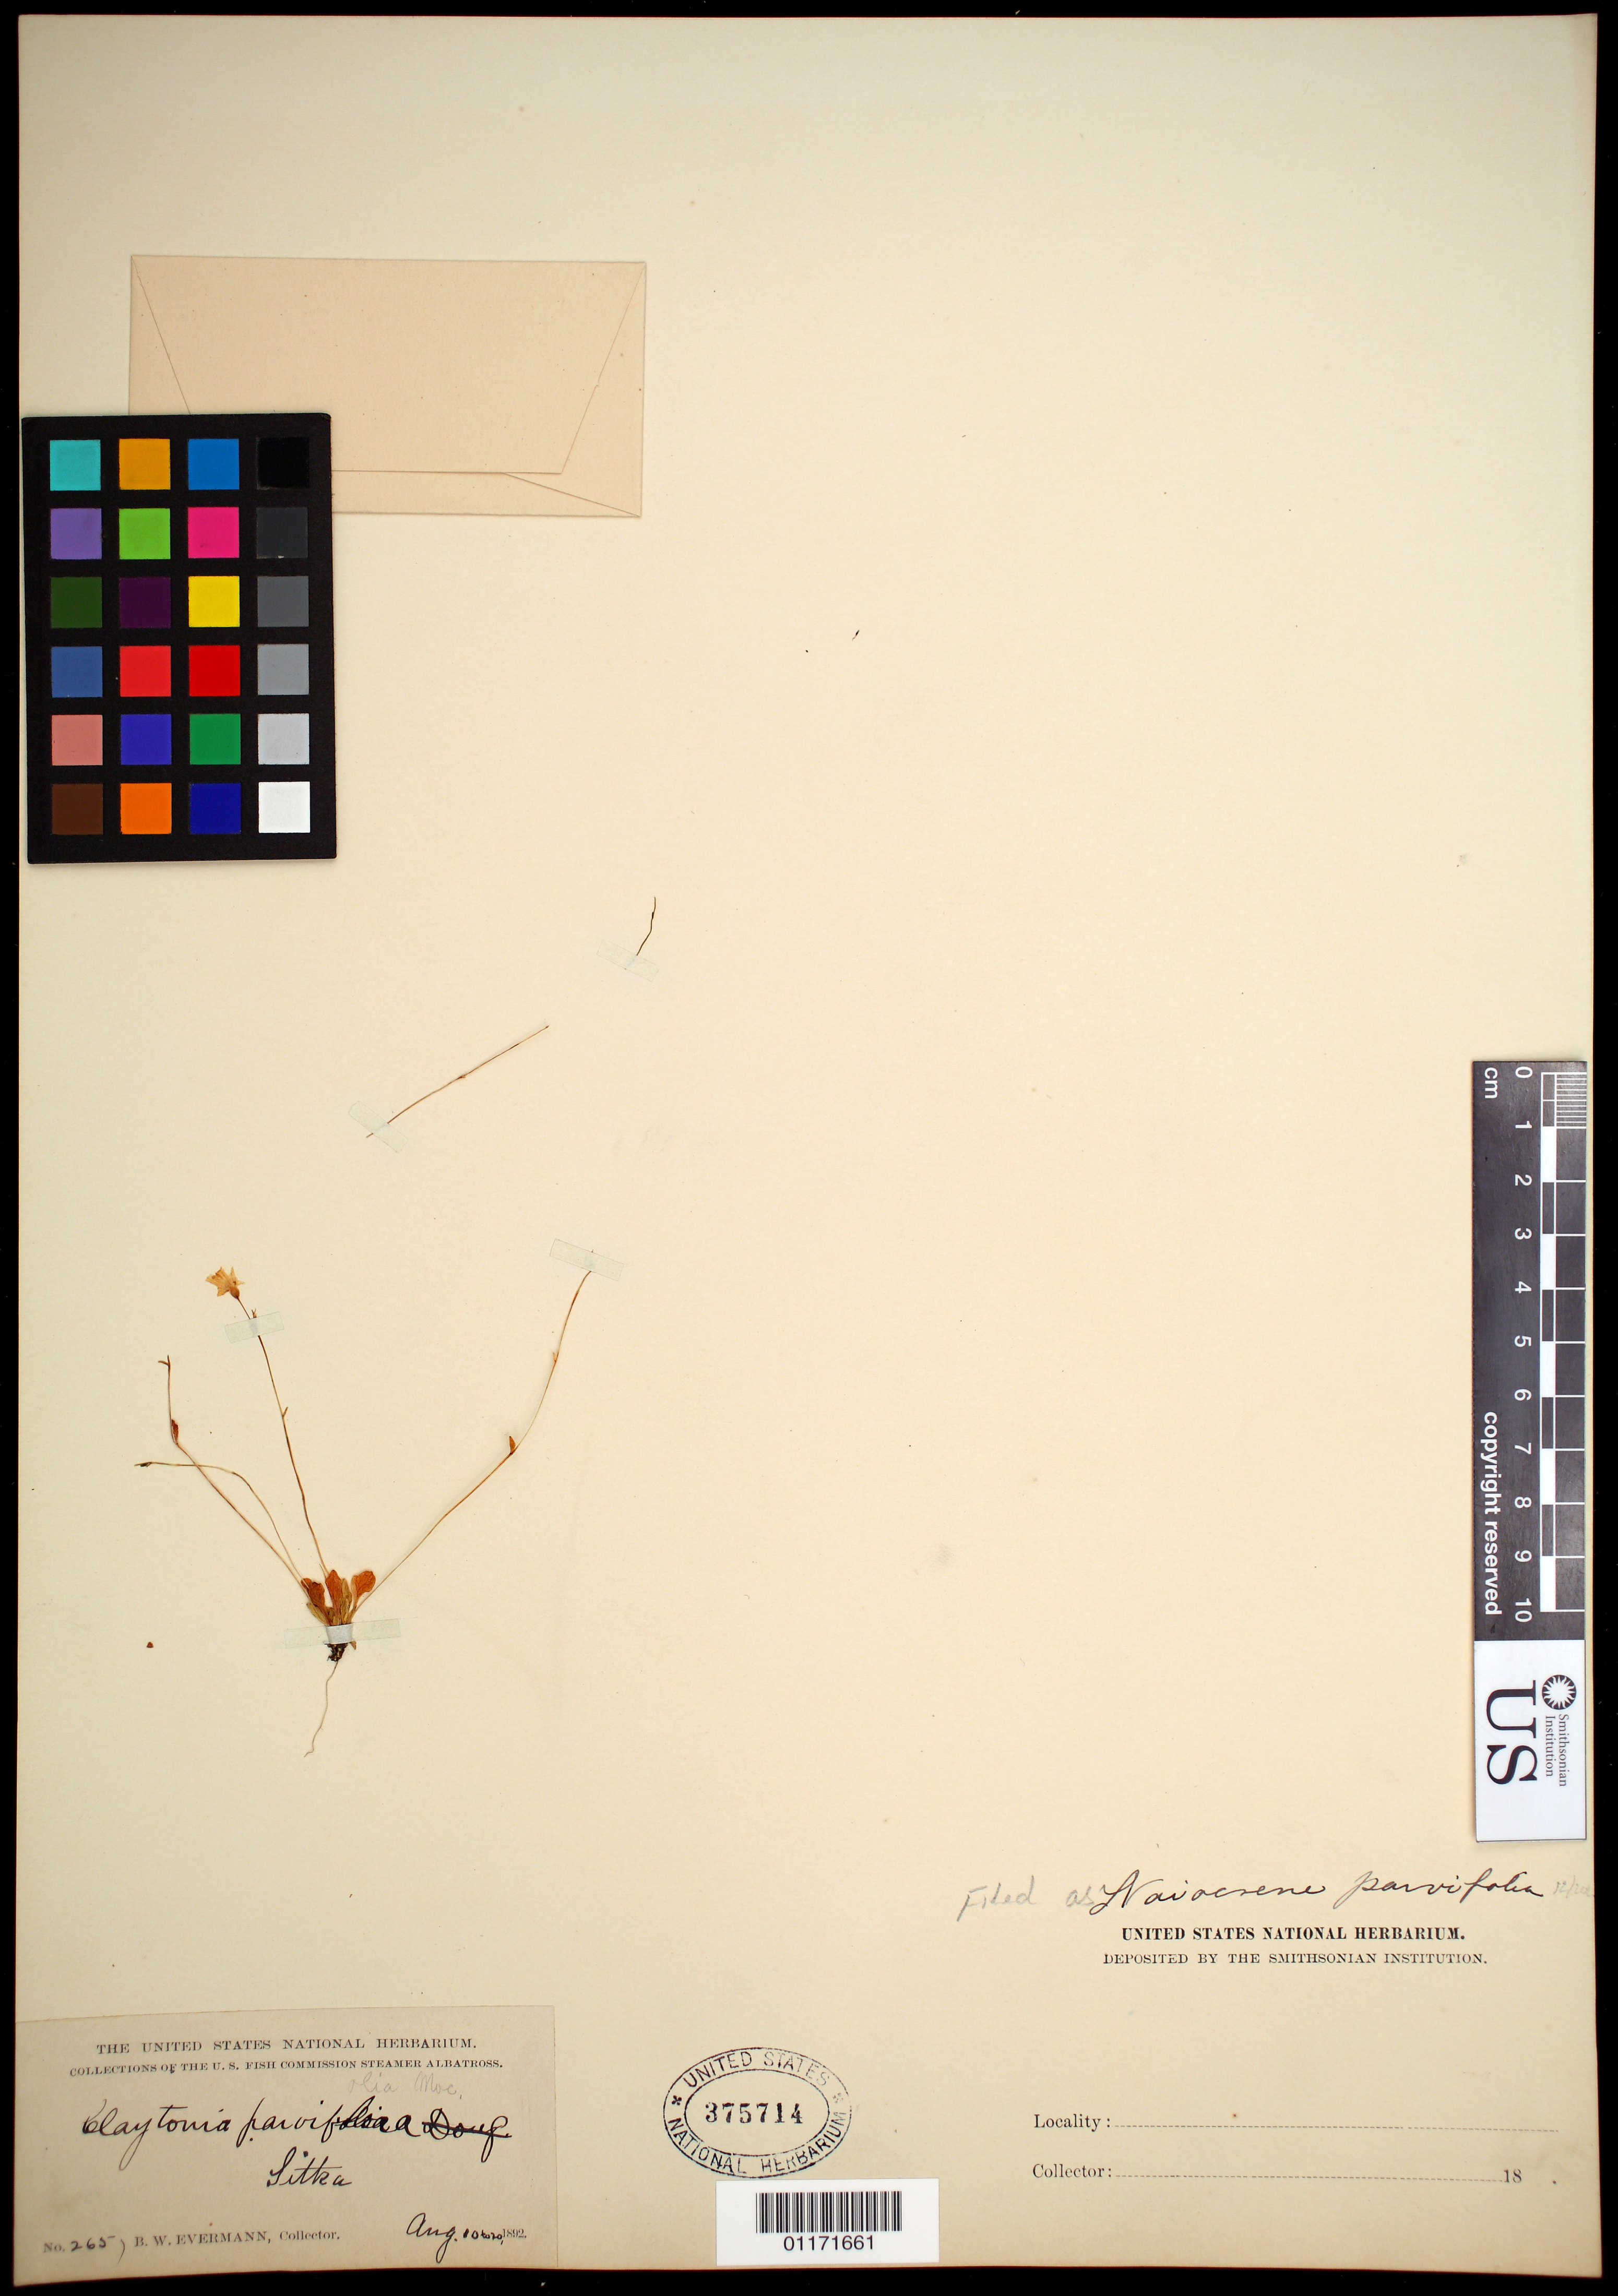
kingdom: Plantae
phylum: Tracheophyta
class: Magnoliopsida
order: Caryophyllales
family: Montiaceae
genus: Montia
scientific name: Montia parvifolia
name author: (Moc. ex DC.) Greene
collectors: B. W. Evermann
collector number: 265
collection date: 1892-08-10/1892-08-20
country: United States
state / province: Alaska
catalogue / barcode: US 375714